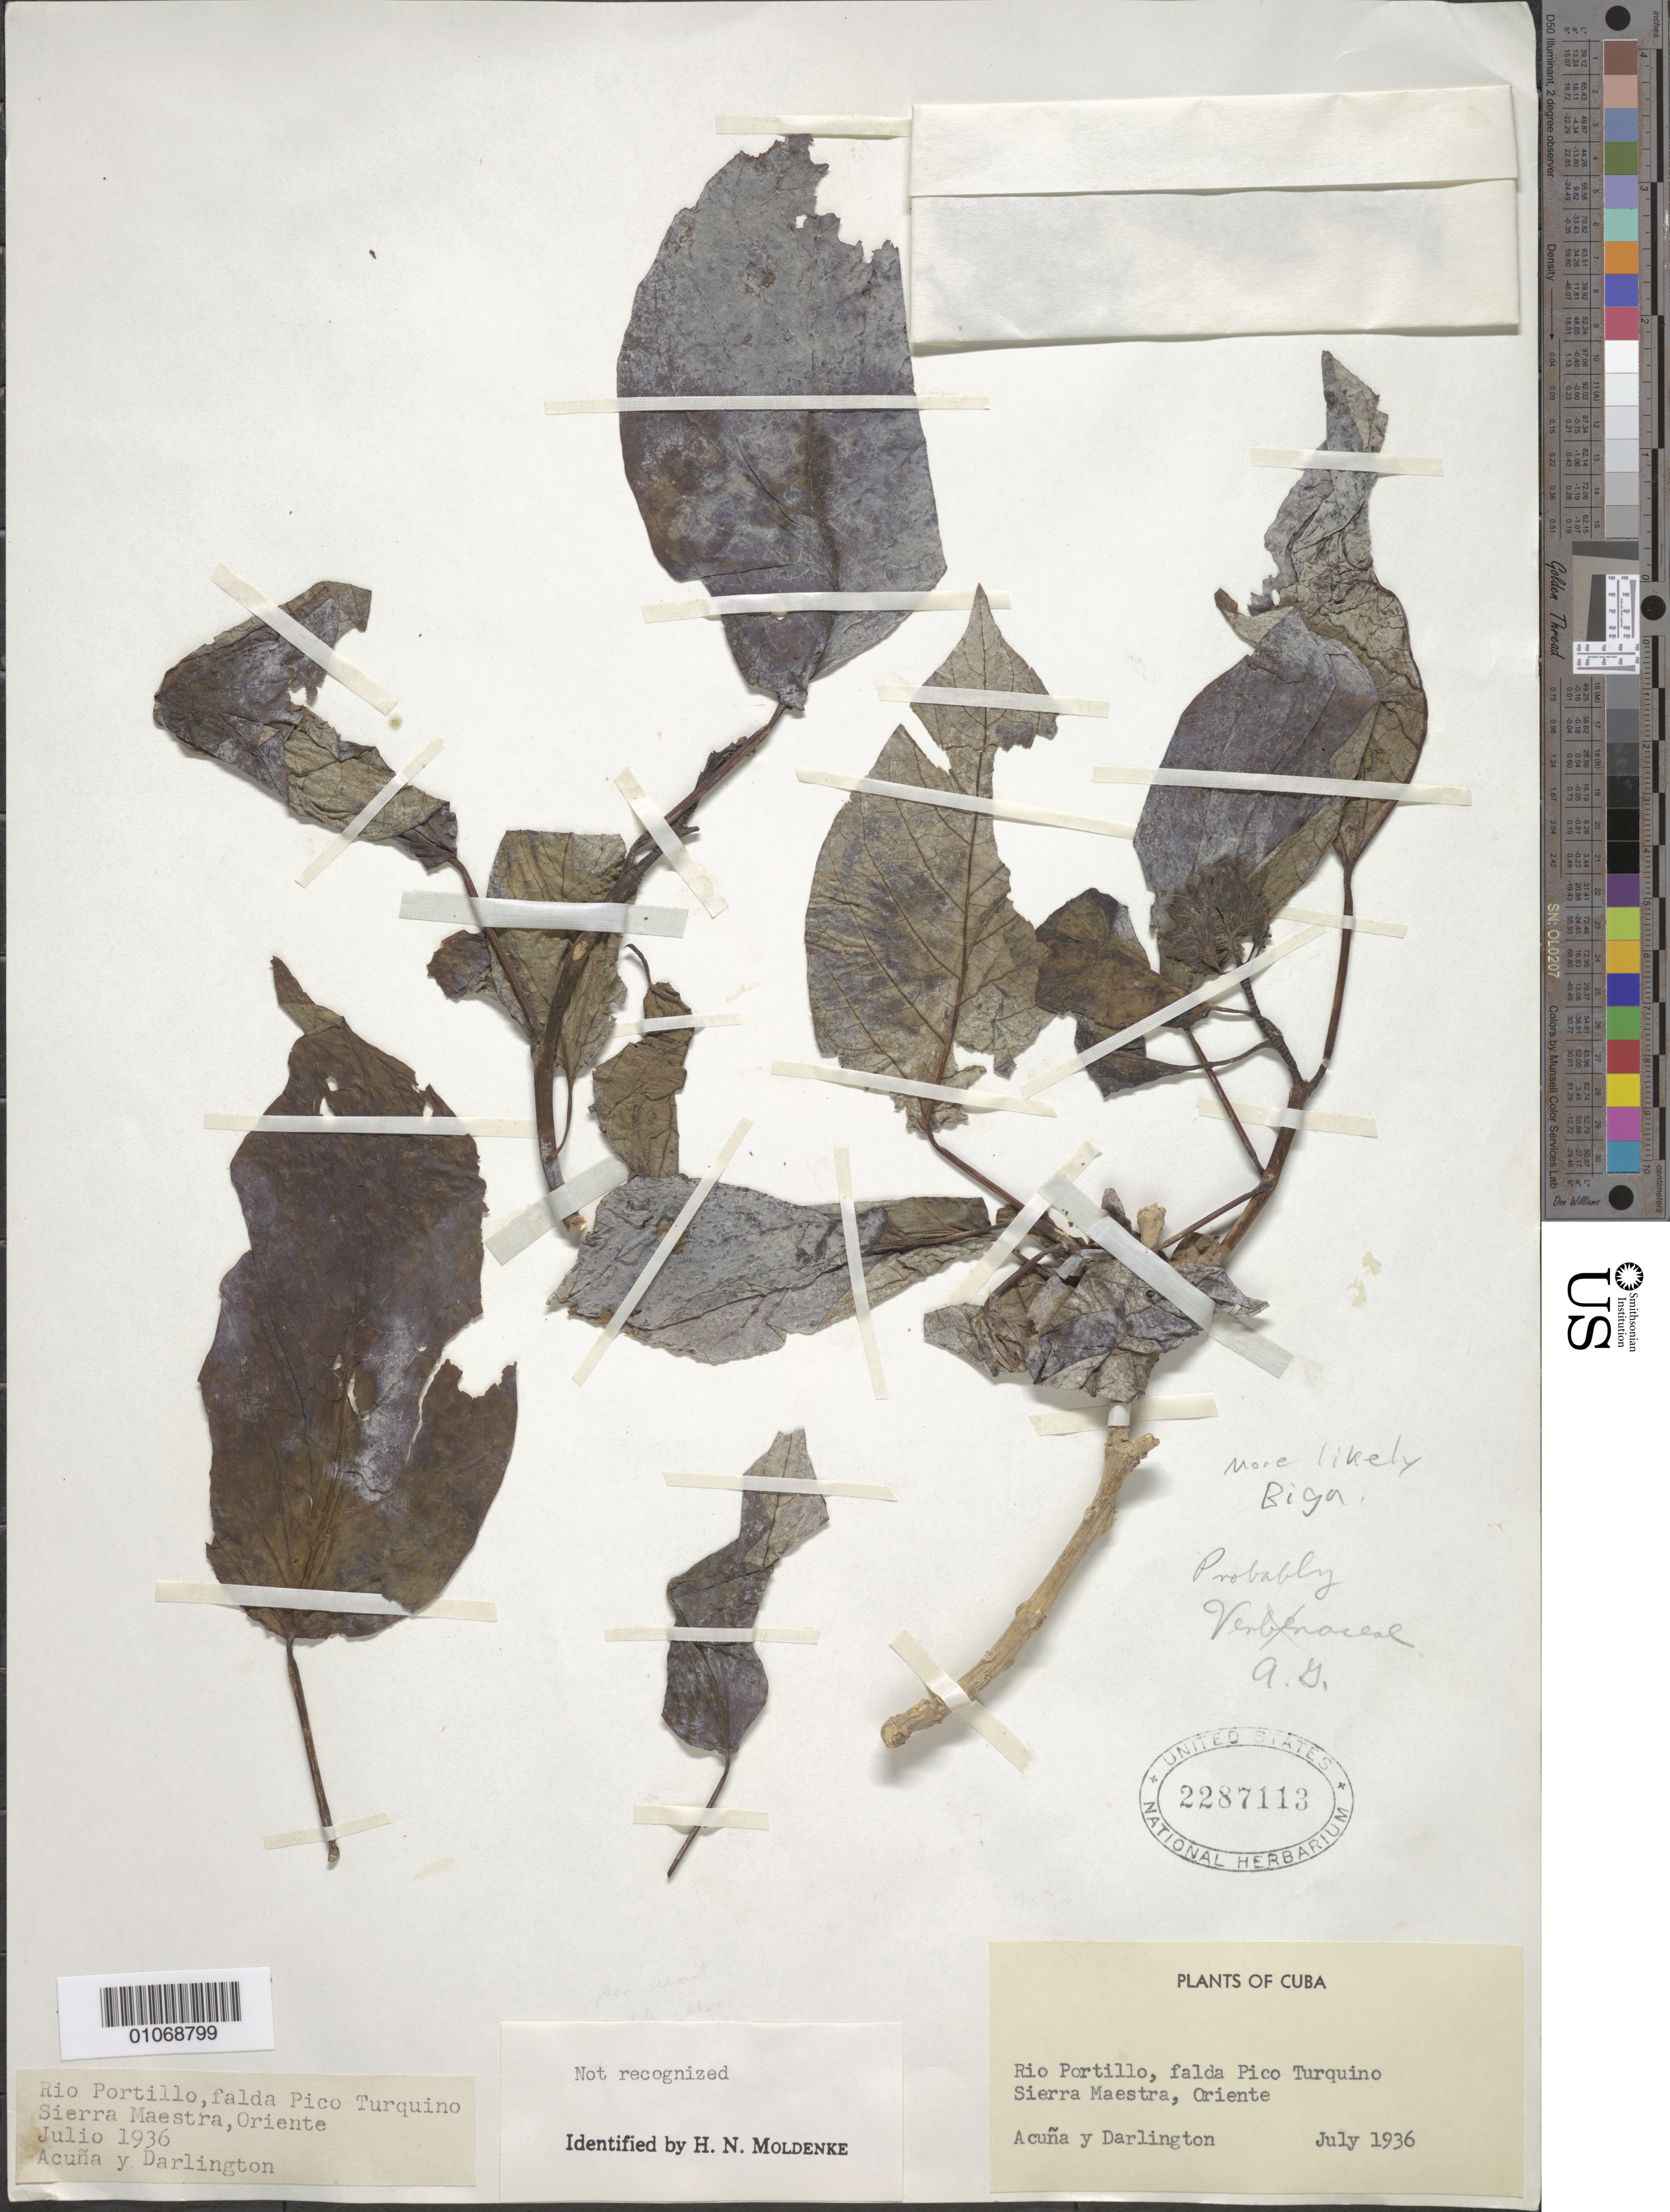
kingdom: Plantae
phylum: Tracheophyta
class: Magnoliopsida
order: Lamiales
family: Bignoniaceae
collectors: J. Acuña & D. Darlington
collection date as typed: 01 Jul 1936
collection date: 1936-07-01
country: Cuba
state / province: Oriente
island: Cuba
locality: rio Portillo, falda Pico Turquino Sierra Maestra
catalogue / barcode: US 2287113